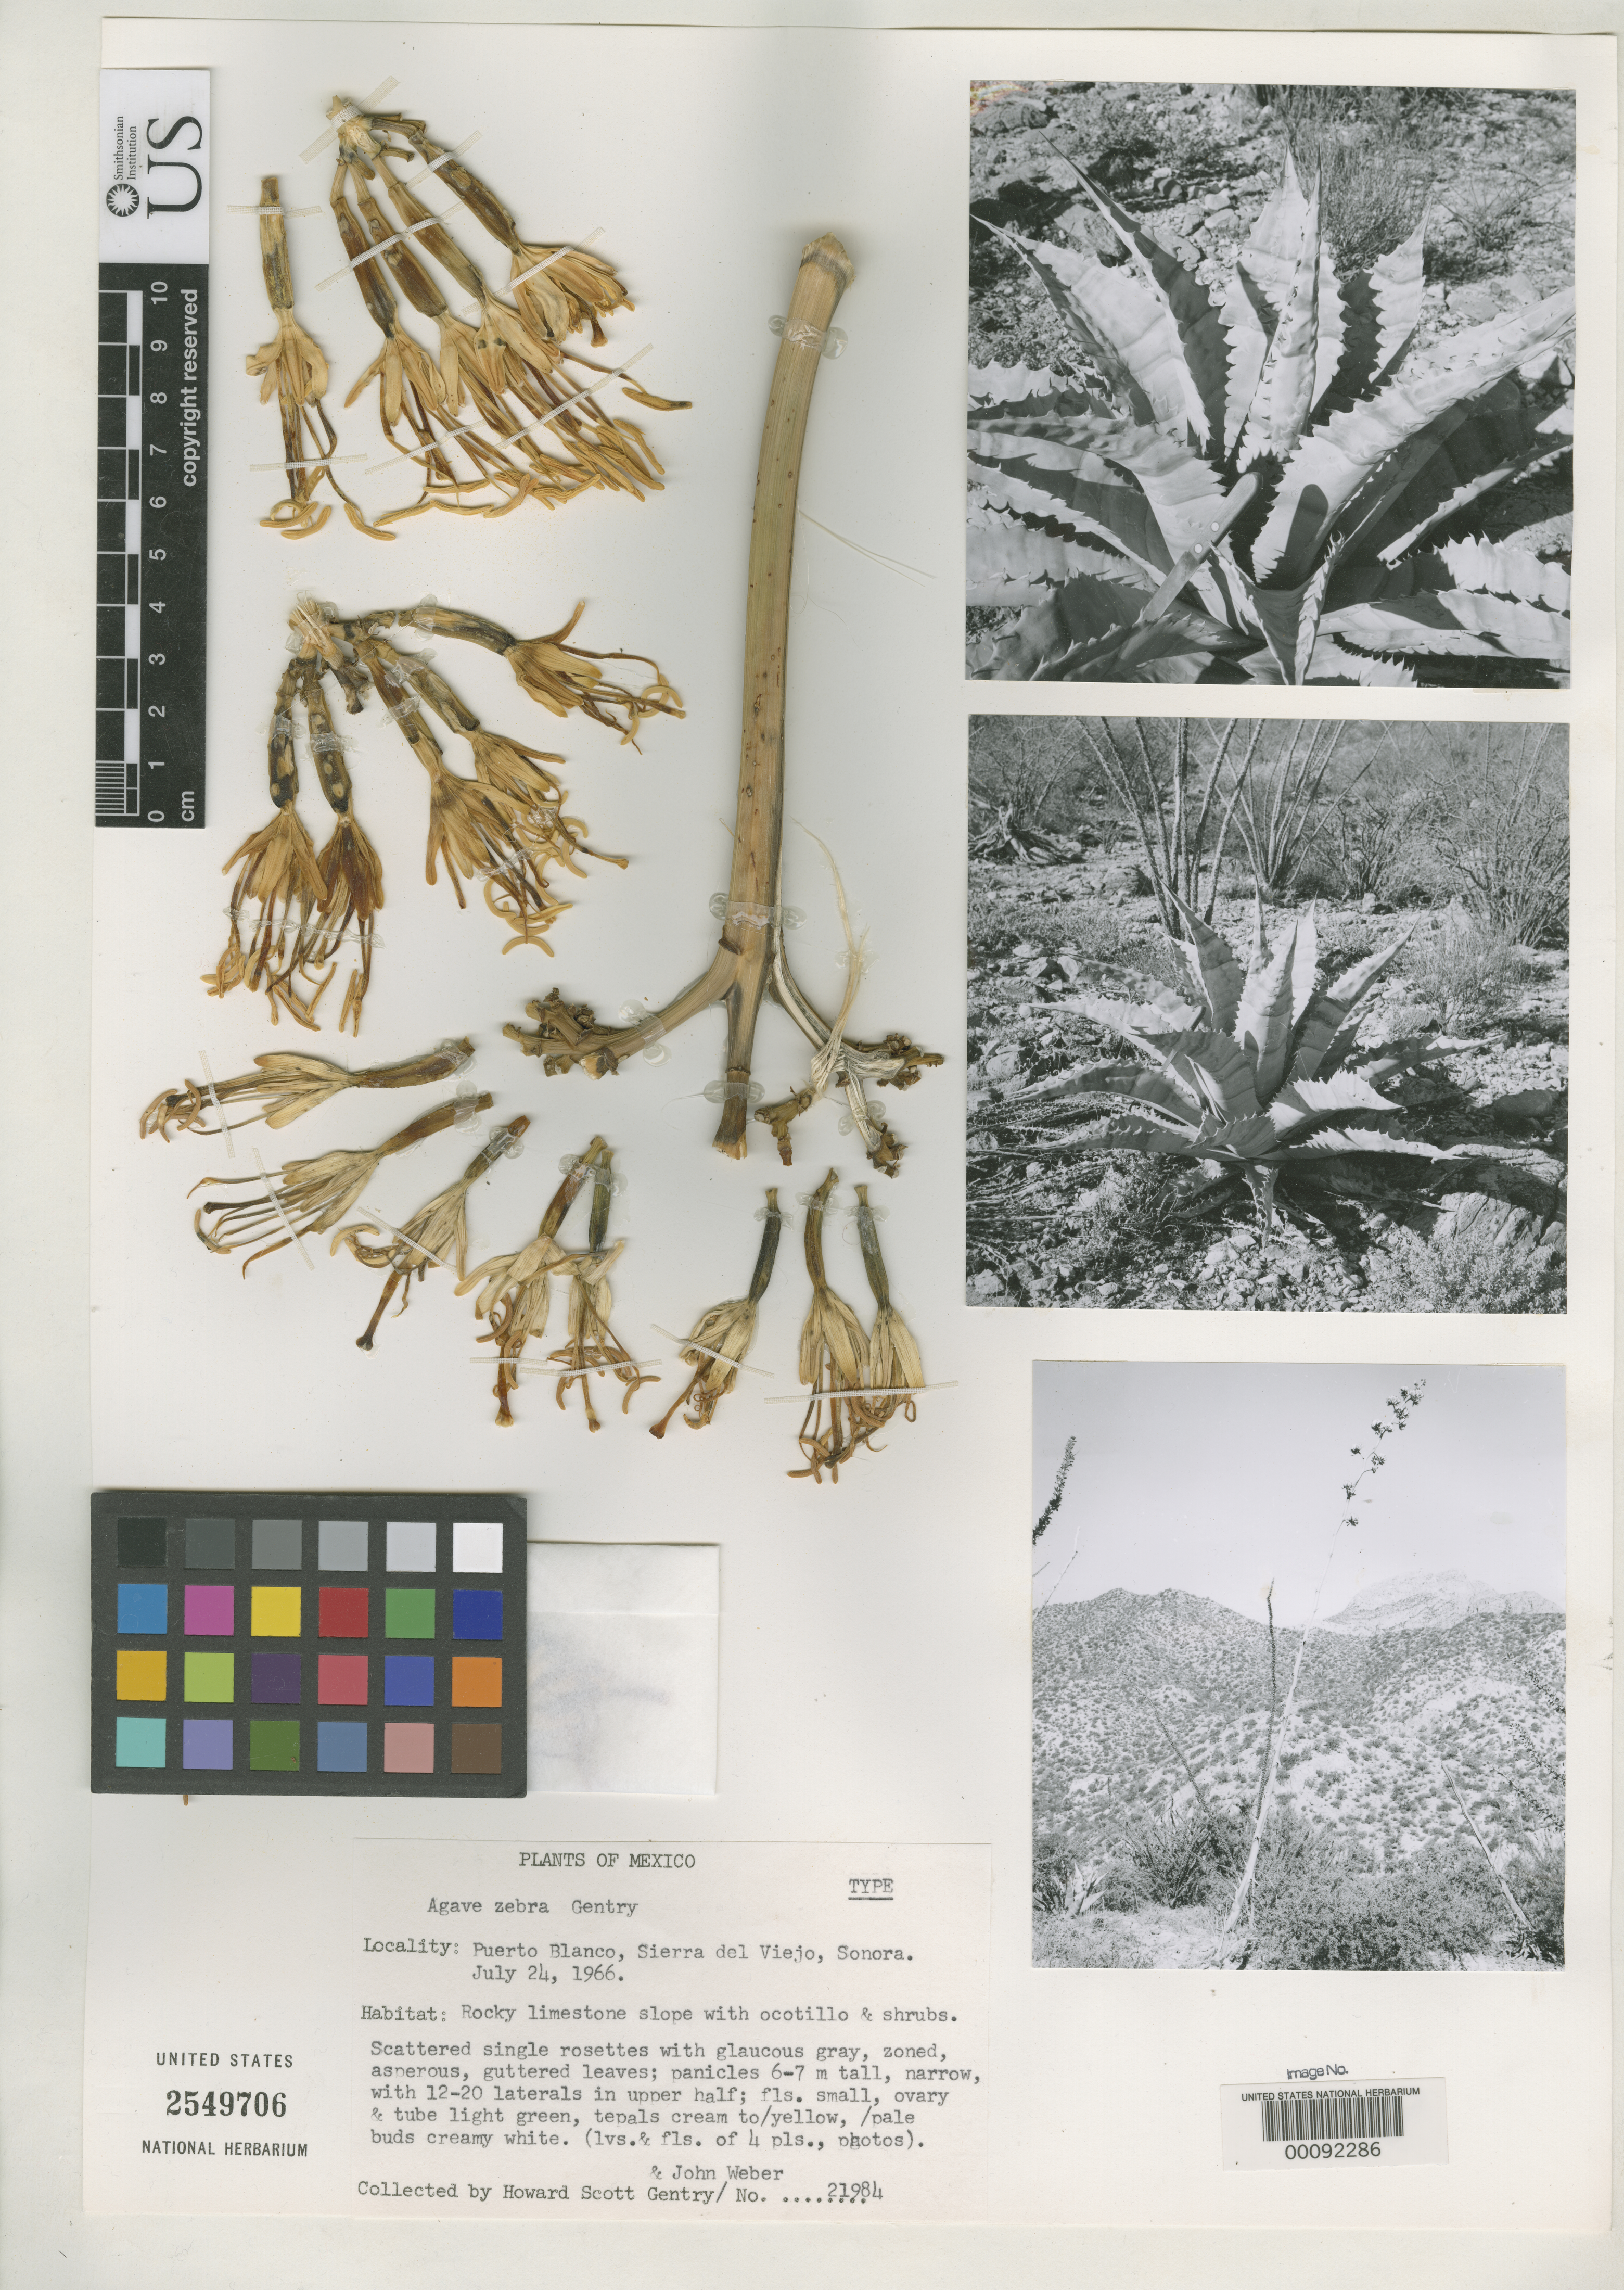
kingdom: Plantae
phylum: Tracheophyta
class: Liliopsida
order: Asparagales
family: Asparagaceae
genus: Agave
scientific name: Agave zebra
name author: Gentry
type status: Holotype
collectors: H. S. Gentry & J. M. Webber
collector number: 21984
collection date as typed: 24 Jul 1966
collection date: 1966-07-24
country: Mexico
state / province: Sonora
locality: Puerto Blanco, Sierra del Viejo.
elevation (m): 0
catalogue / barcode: US 2549706